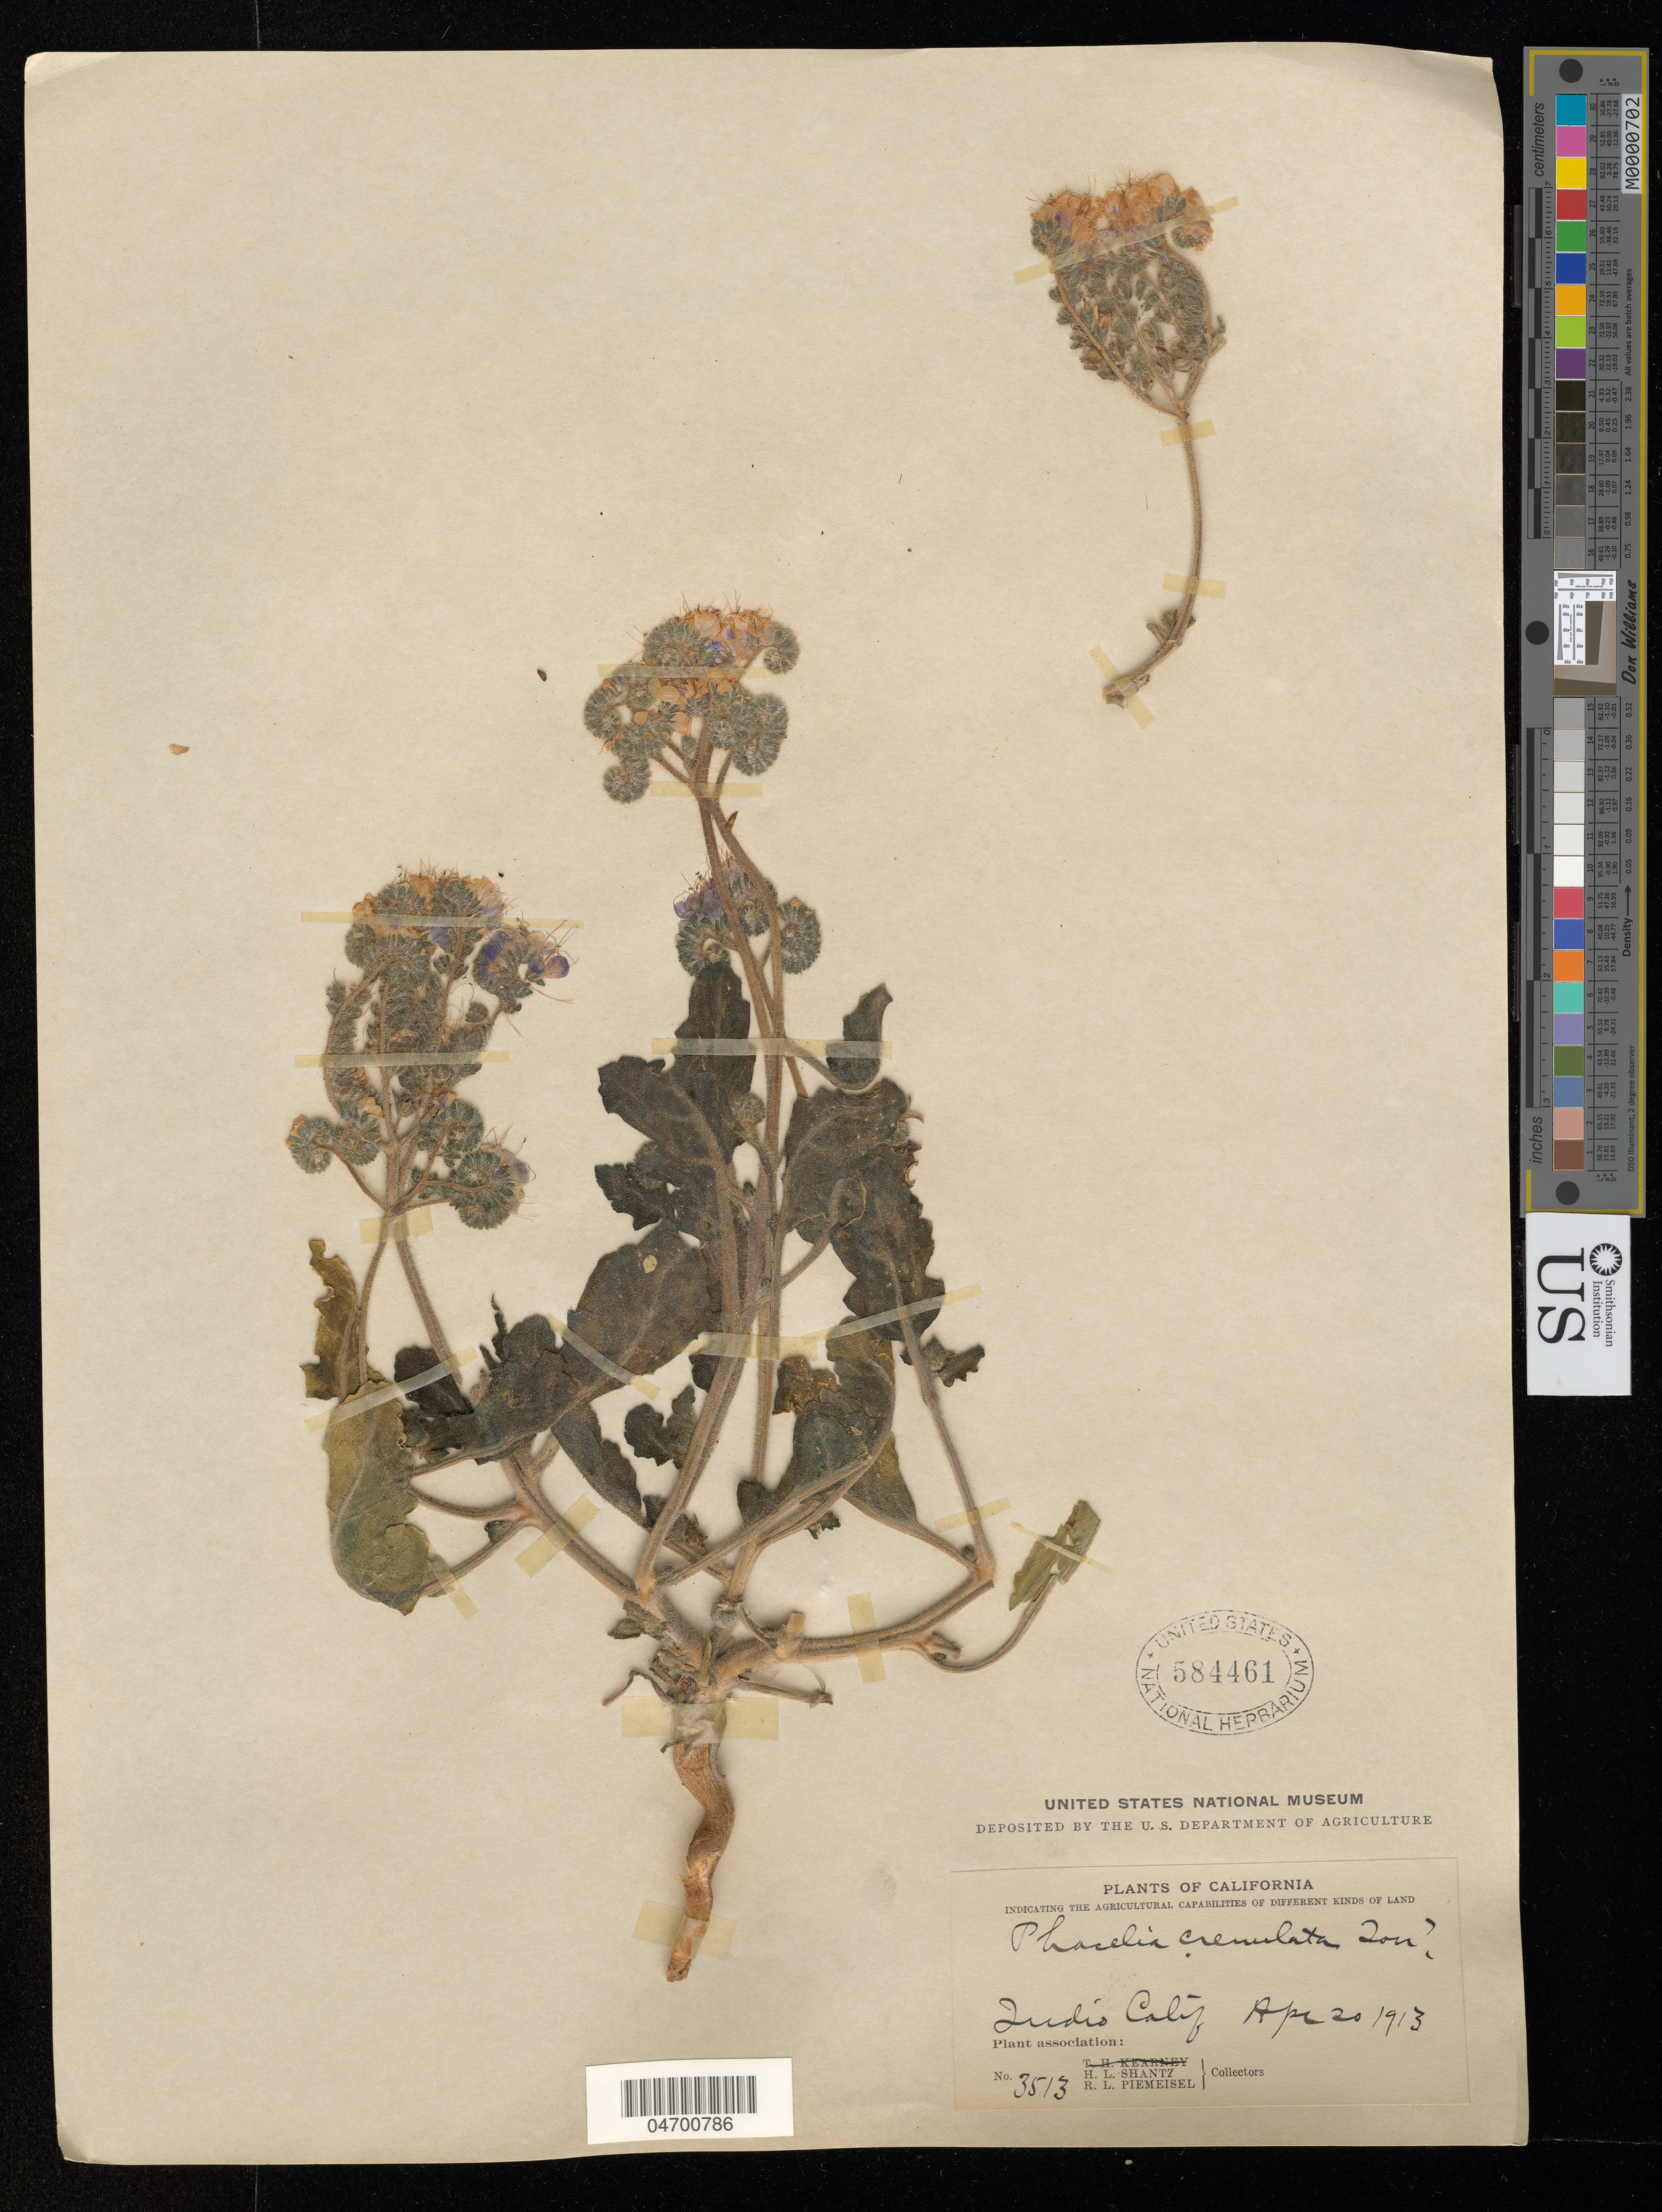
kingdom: Plantae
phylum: Tracheophyta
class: Magnoliopsida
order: Boraginales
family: Hydrophyllaceae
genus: Phacelia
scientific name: Phacelia crenulata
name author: Torr. ex S. Watson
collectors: H. Shantz & R. L. Piemeisel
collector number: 3513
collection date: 1913-04-20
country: United States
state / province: California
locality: Judis.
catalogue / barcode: US 584461